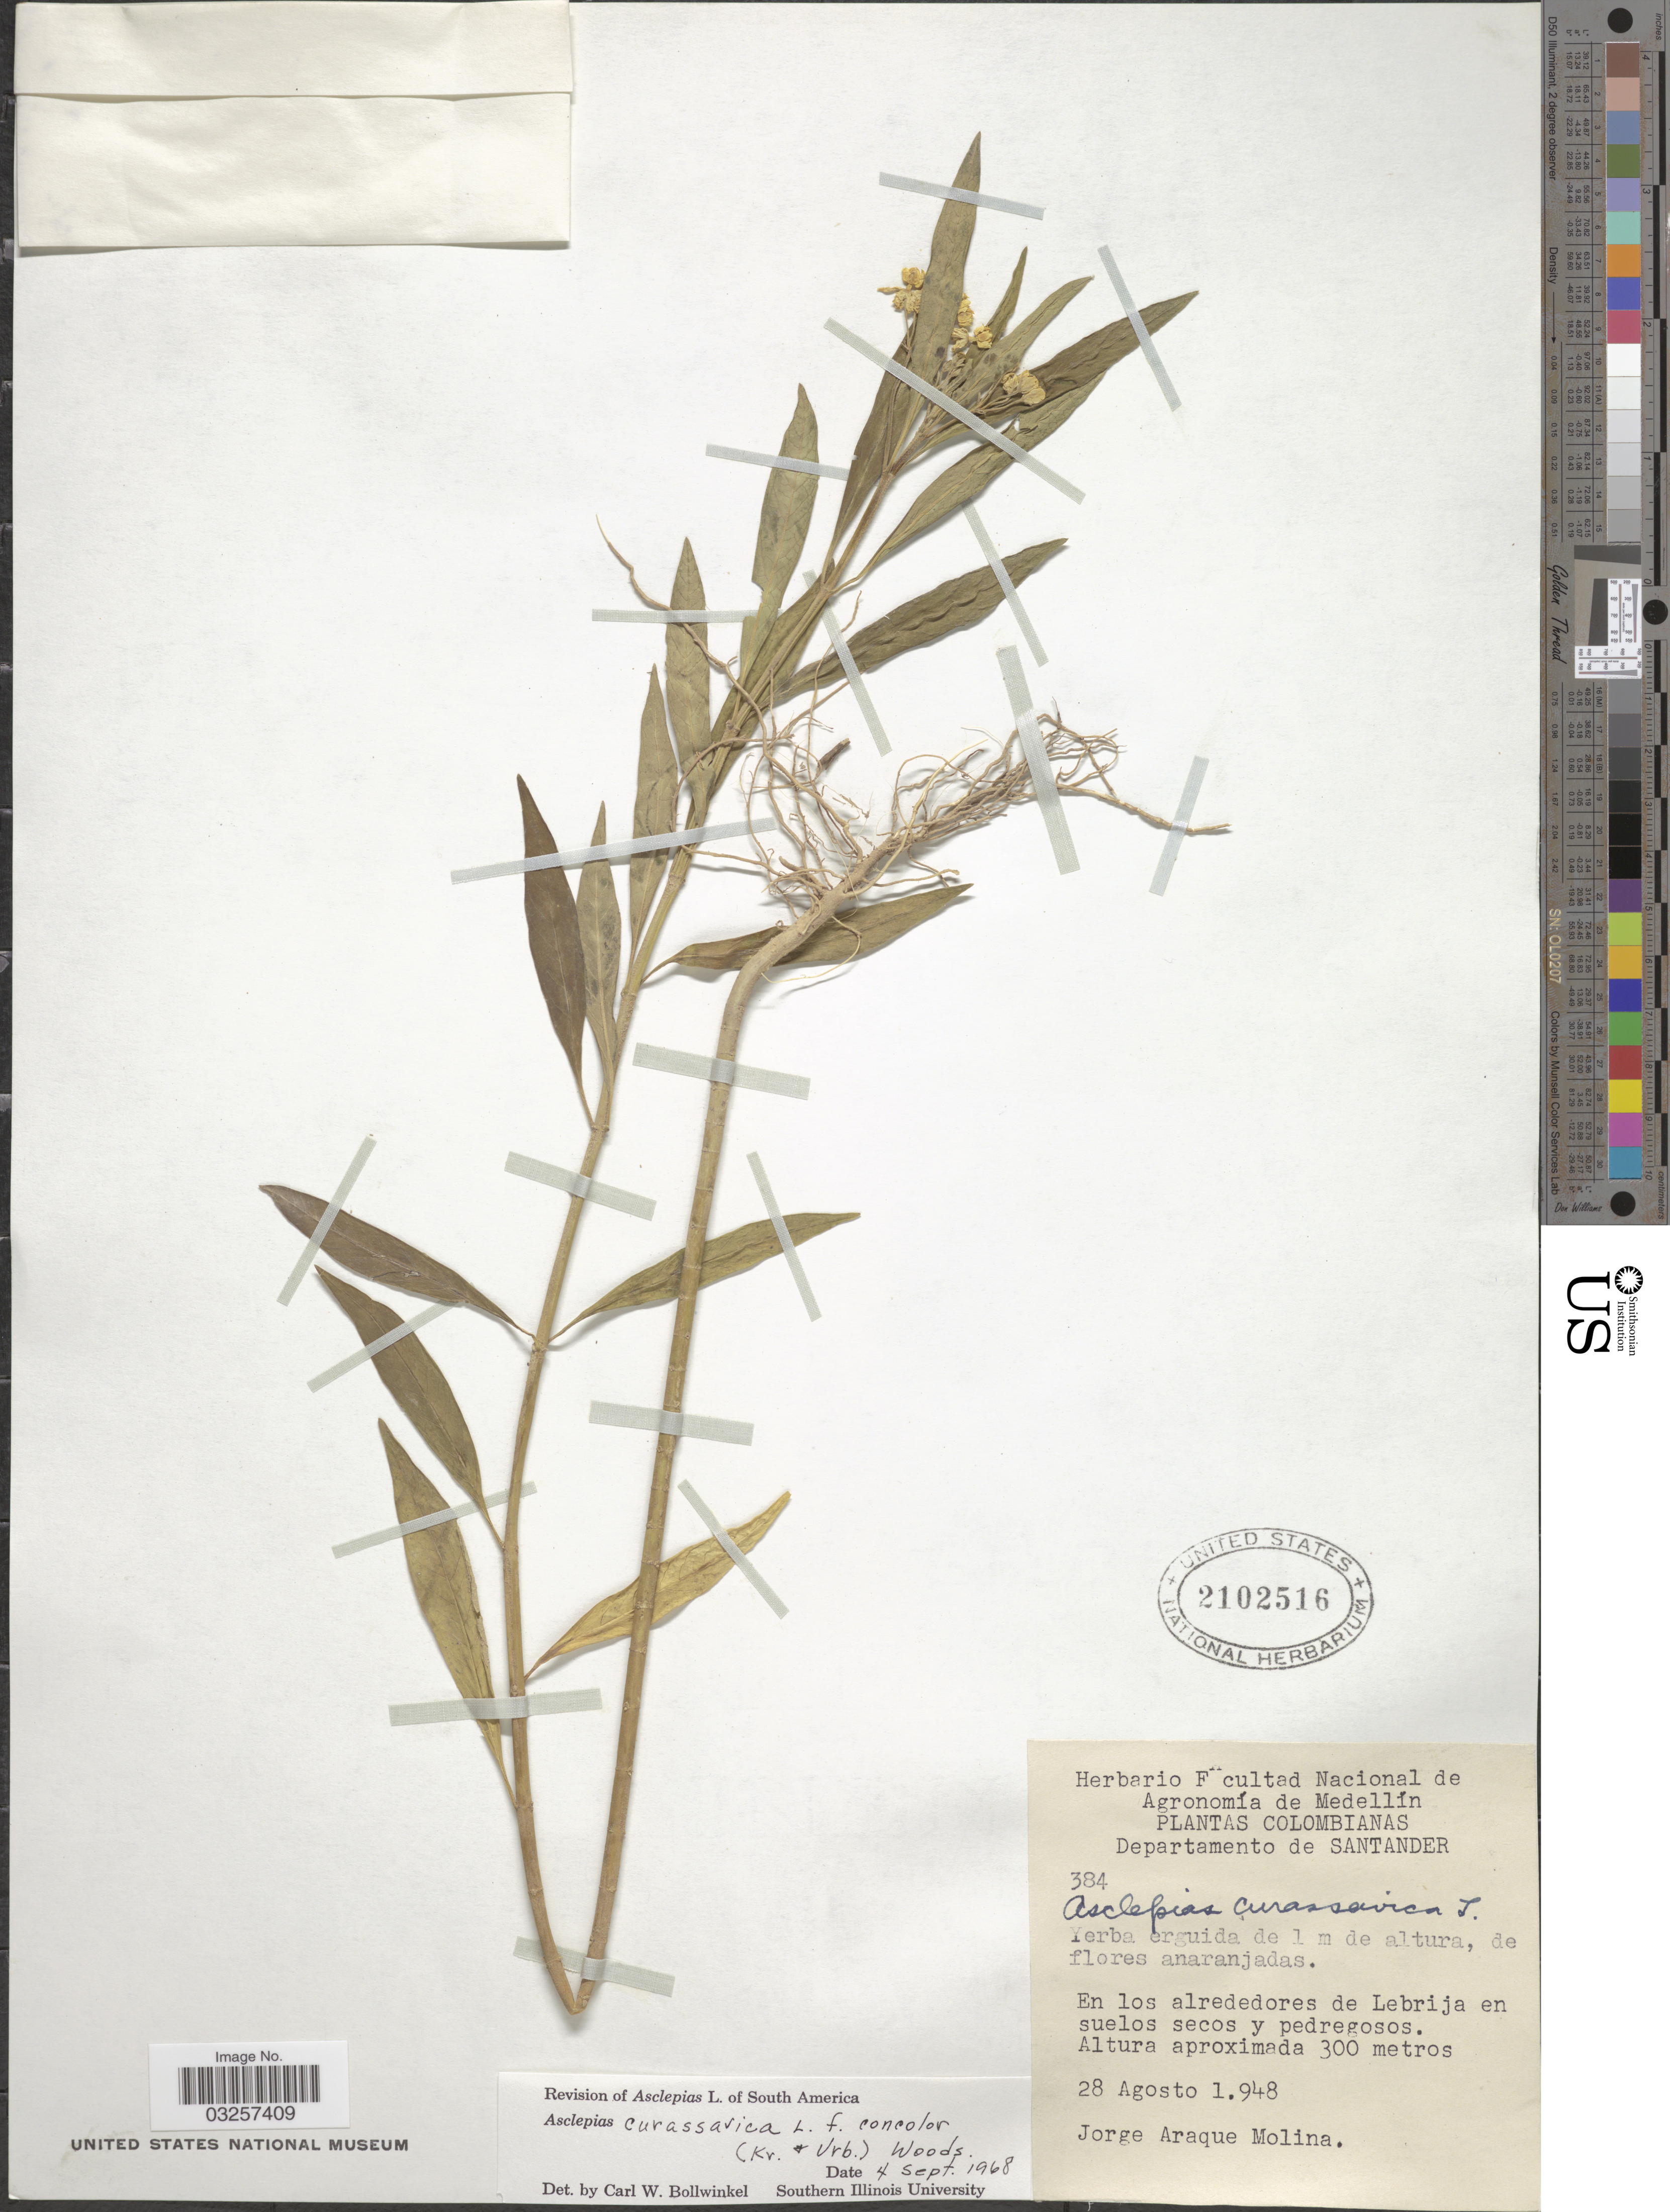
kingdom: Plantae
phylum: Tracheophyta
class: Magnoliopsida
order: Gentianales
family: Apocynaceae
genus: Asclepias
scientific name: Asclepias curassavica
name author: L.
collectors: J. Araque Molina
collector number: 384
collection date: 1948-08-28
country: Colombia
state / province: Santander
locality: Departamento de Santander. En los alrededores de Lebrija en suelos secos y pedregosos.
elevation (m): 300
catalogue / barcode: US 2102516